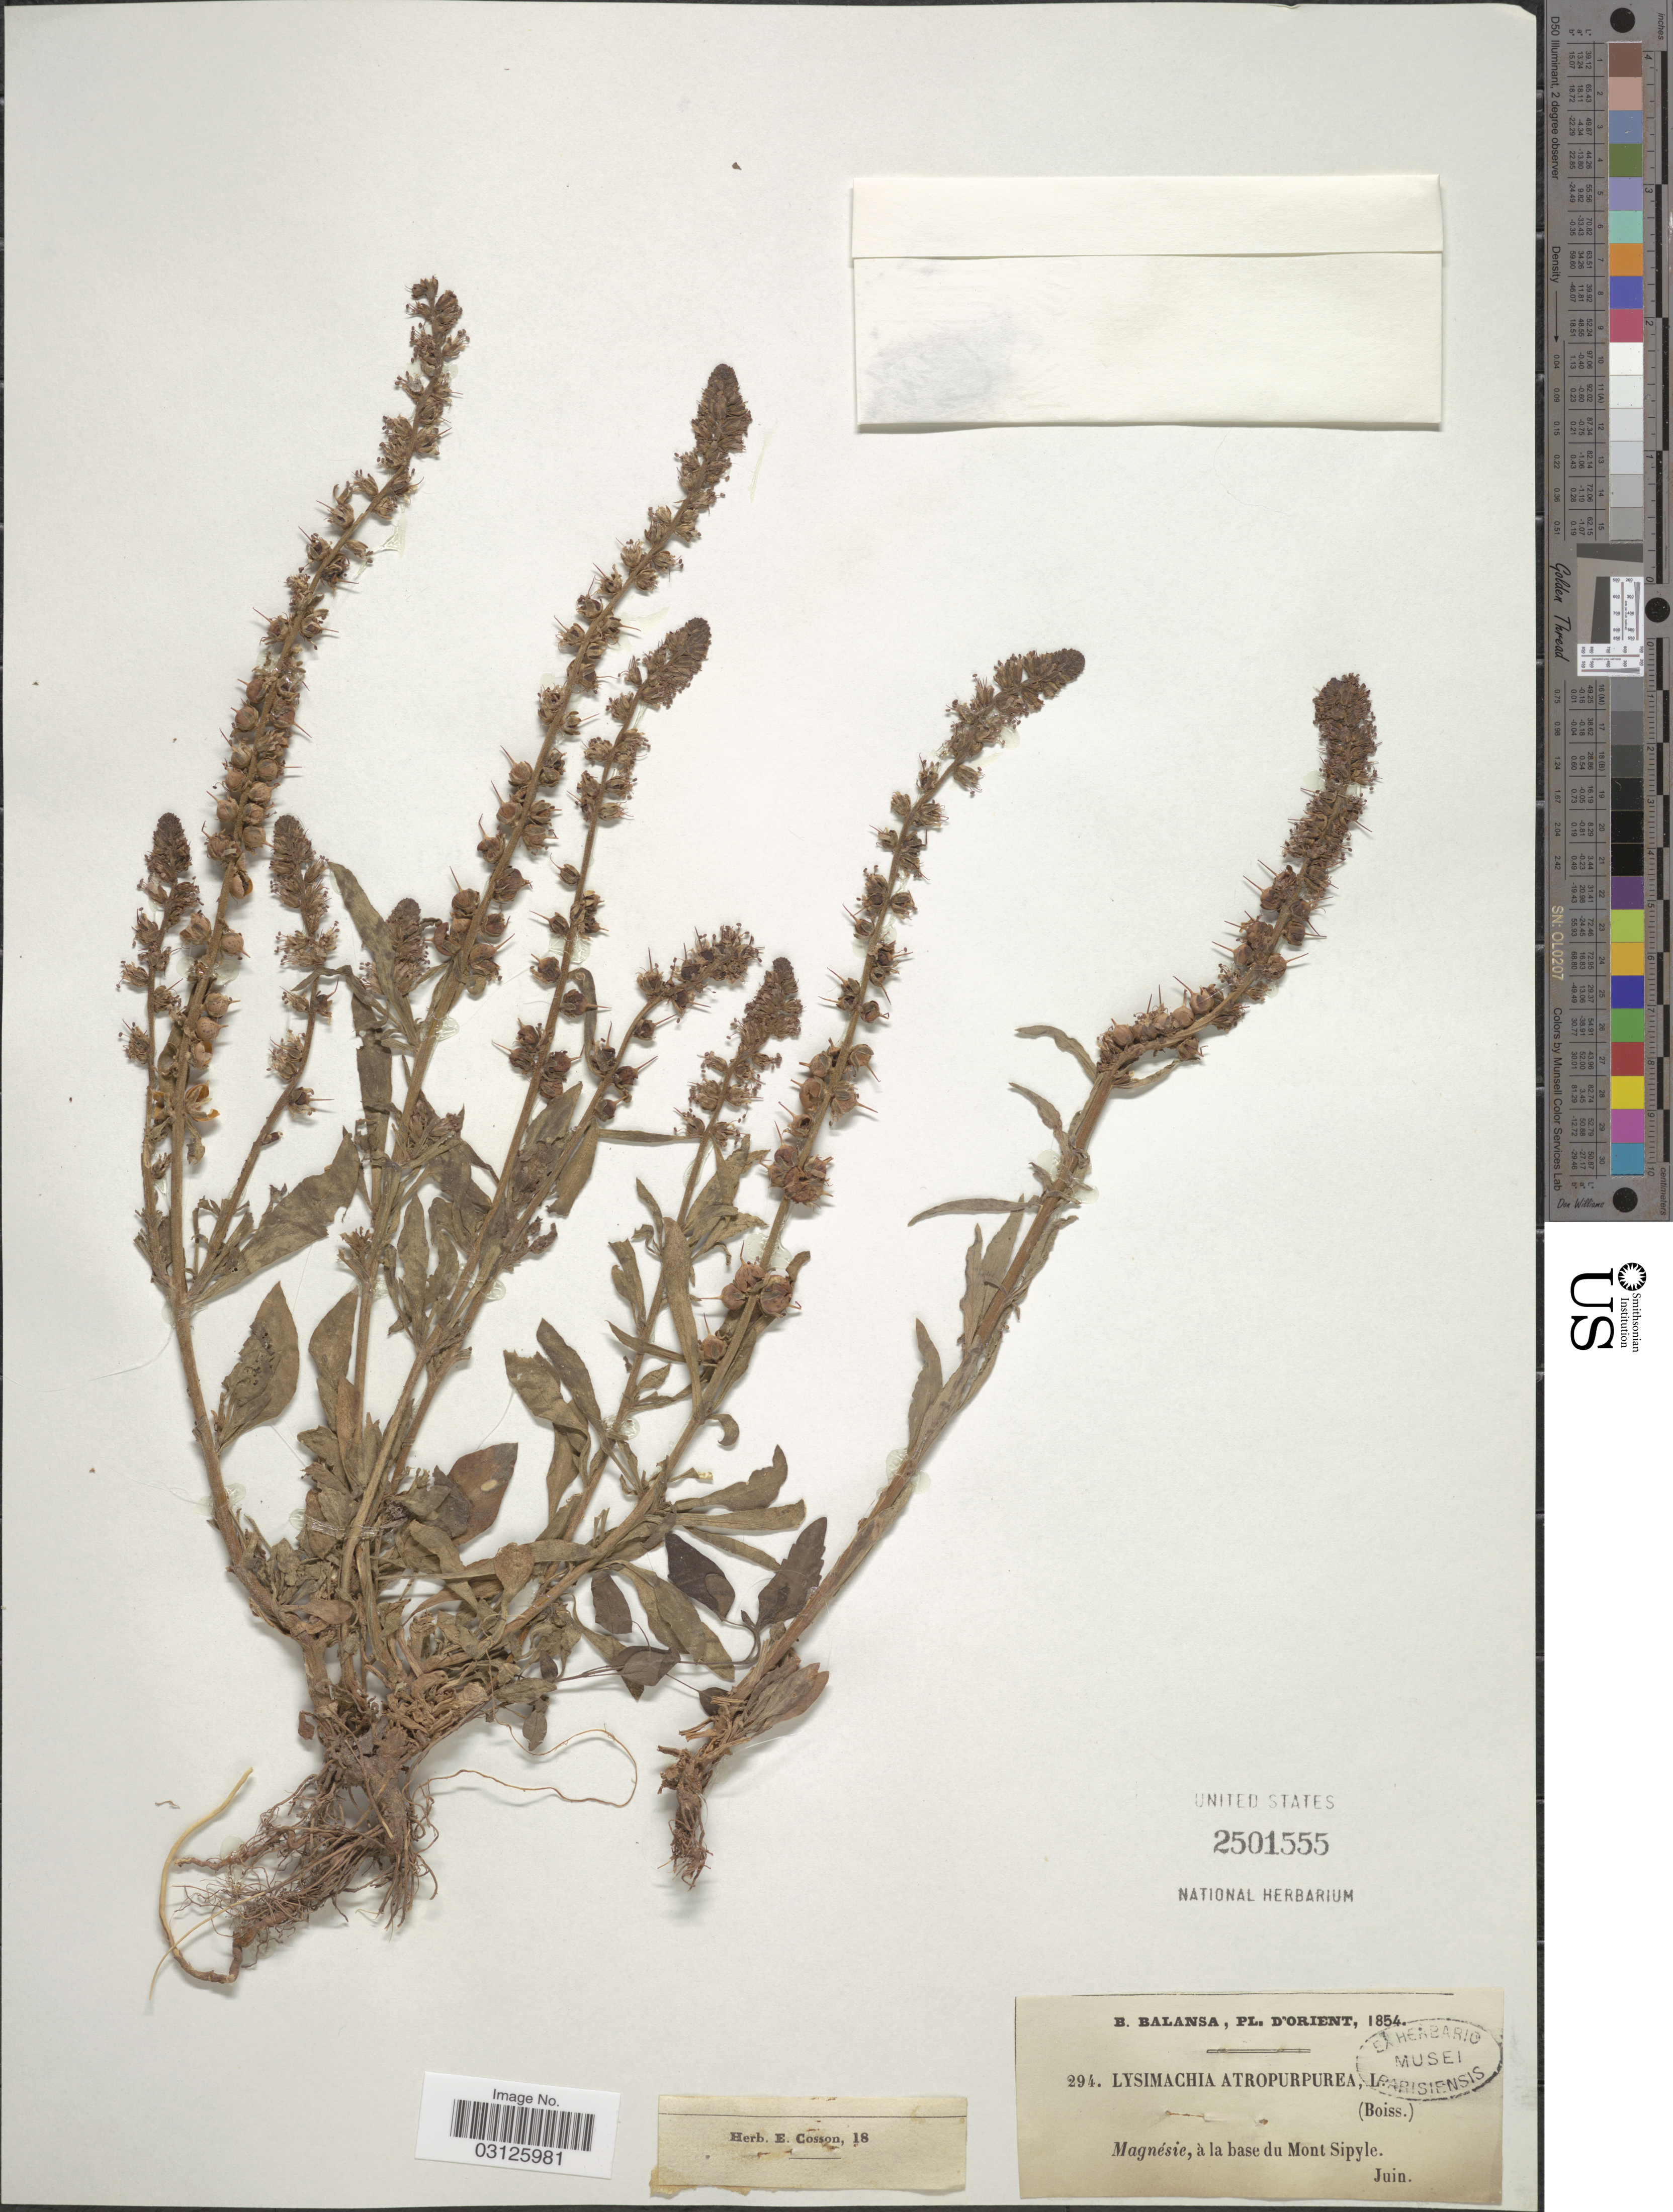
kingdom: Plantae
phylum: Tracheophyta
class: Magnoliopsida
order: Ericales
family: Primulaceae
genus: Lysimachia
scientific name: Lysimachia atropurpurea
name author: L.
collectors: B. Balansa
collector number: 294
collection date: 1854-06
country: Turkey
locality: Orient. Magnésie, à la base du Mont Sipyle.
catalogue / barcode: US 2501555